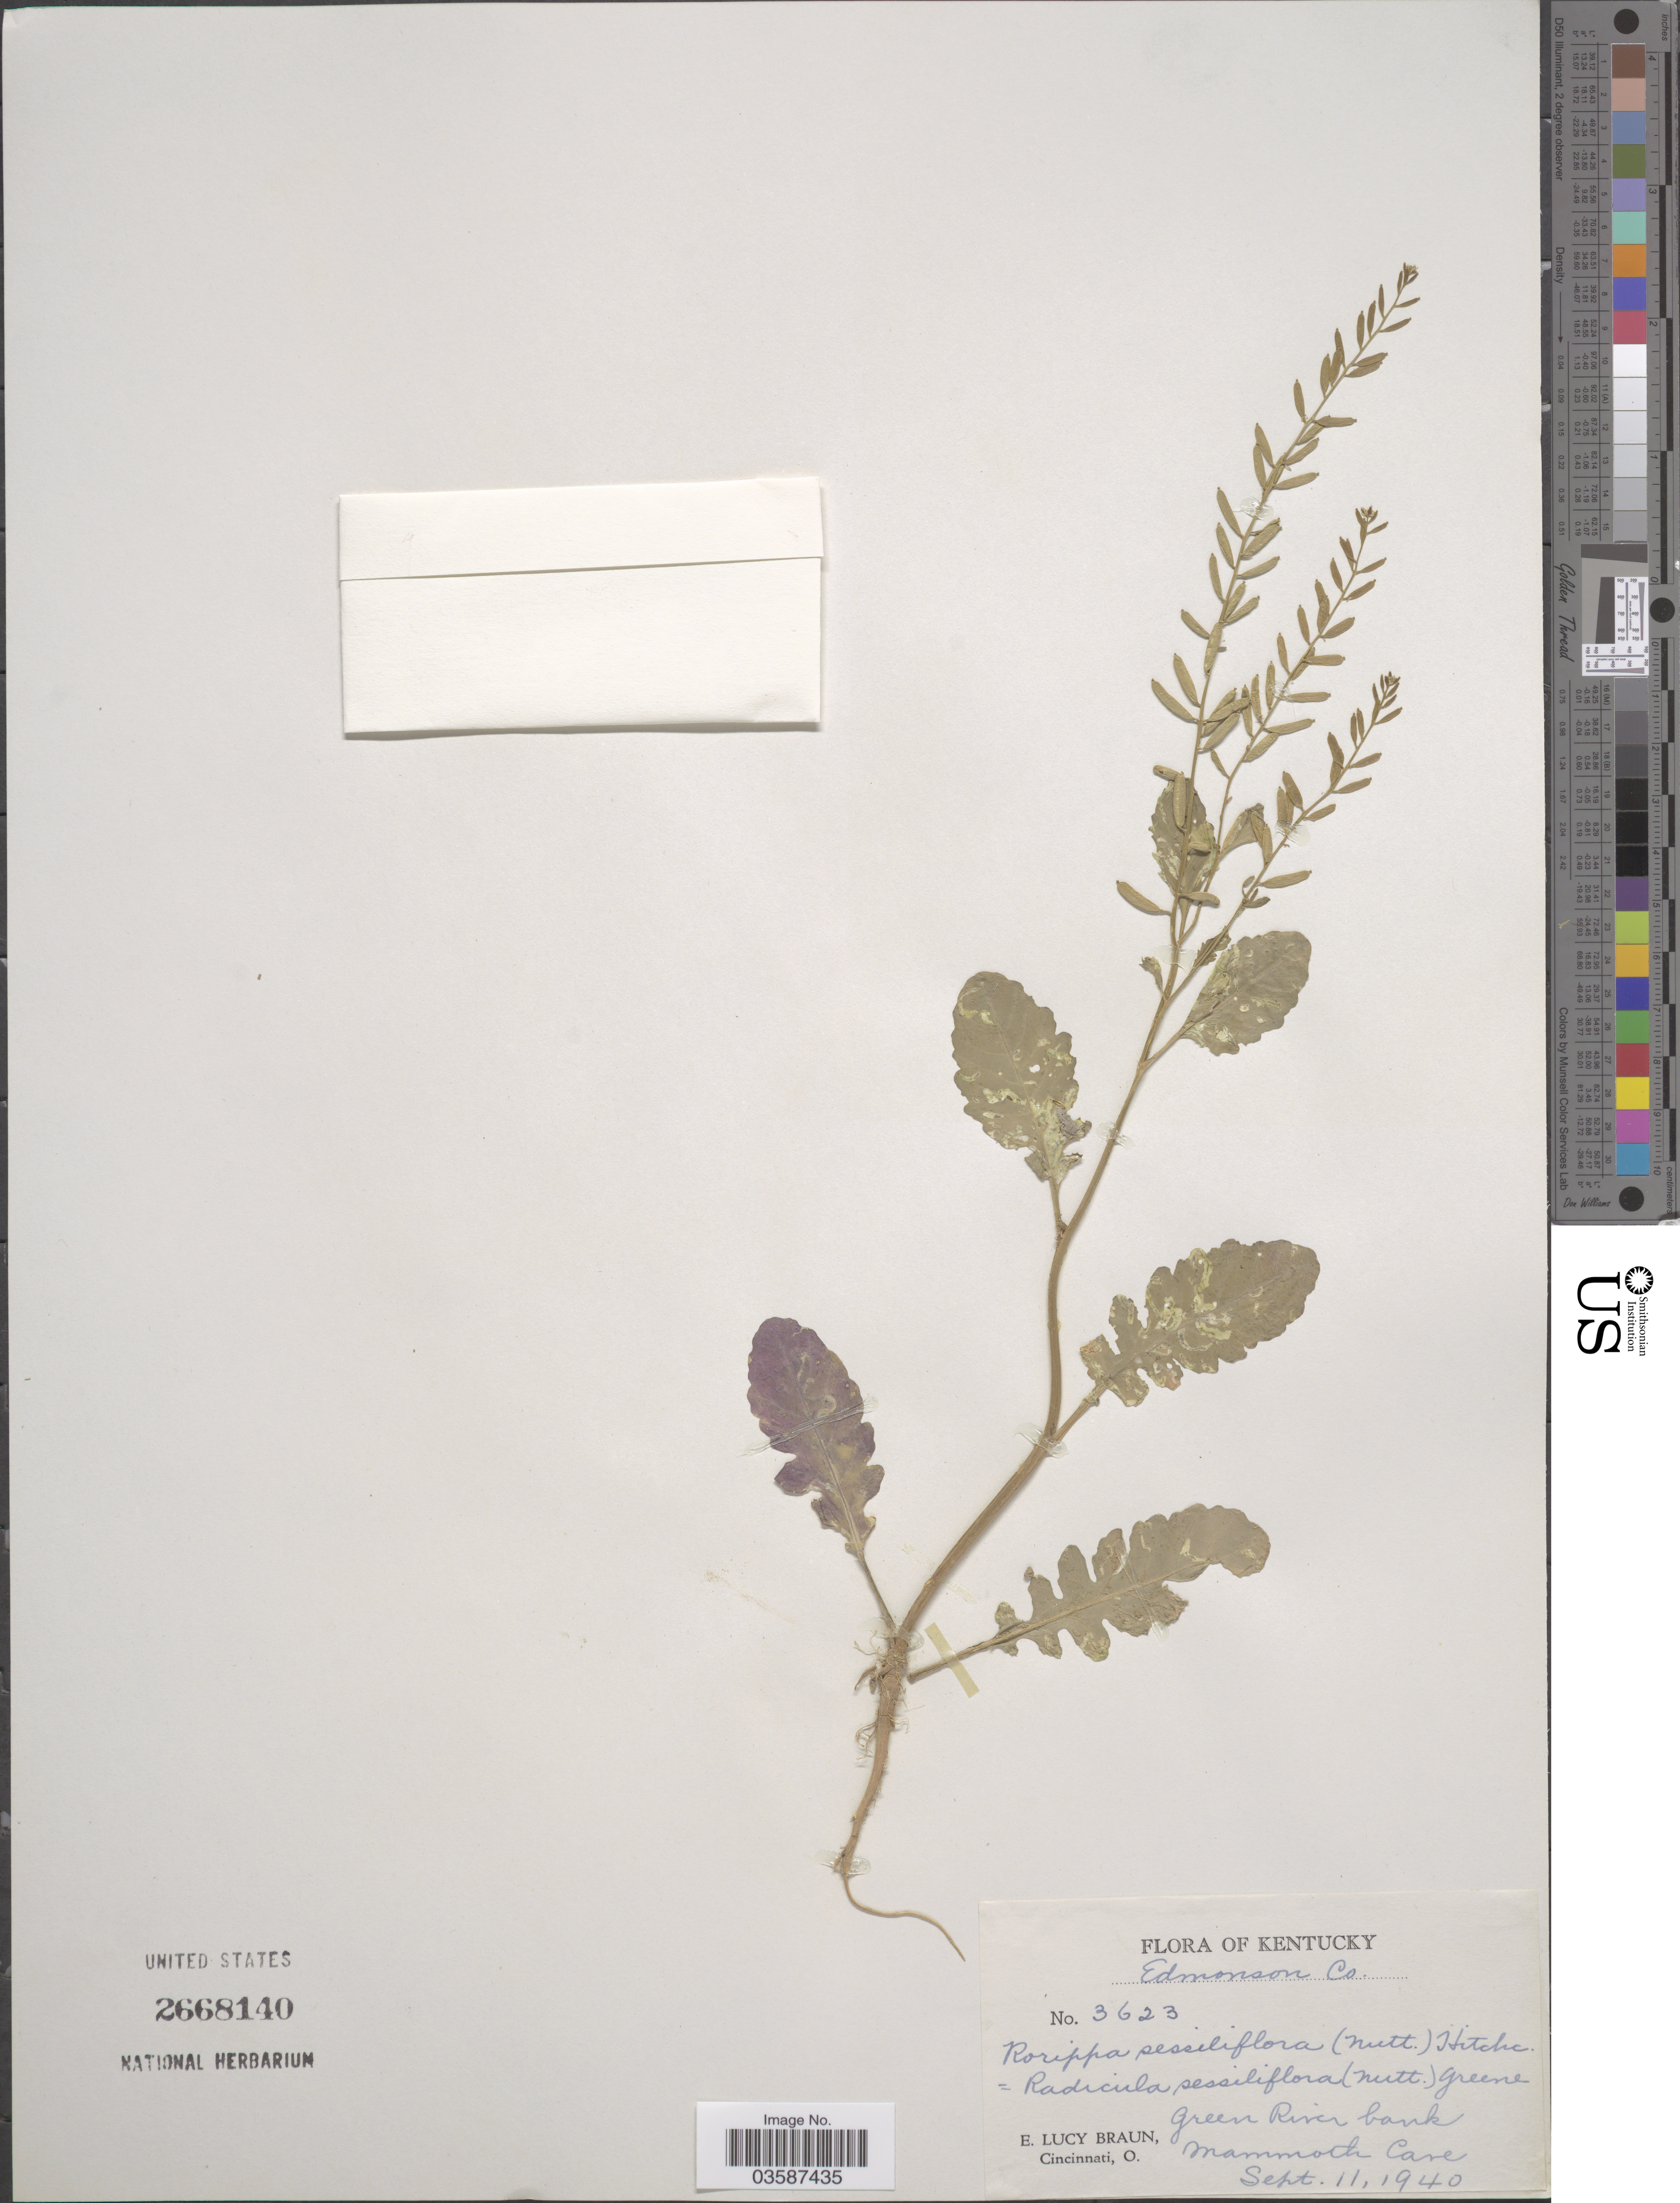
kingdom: Plantae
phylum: Tracheophyta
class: Magnoliopsida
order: Brassicales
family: Brassicaceae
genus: Rorippa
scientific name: Rorippa sessiliflora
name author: (Nutt.) Hitchc.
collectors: E. L. Braun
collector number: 3623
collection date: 1940-09-11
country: United States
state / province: Kentucky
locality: Edmonson Co. Green River bank Mammoth Cave.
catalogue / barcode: US 2668140